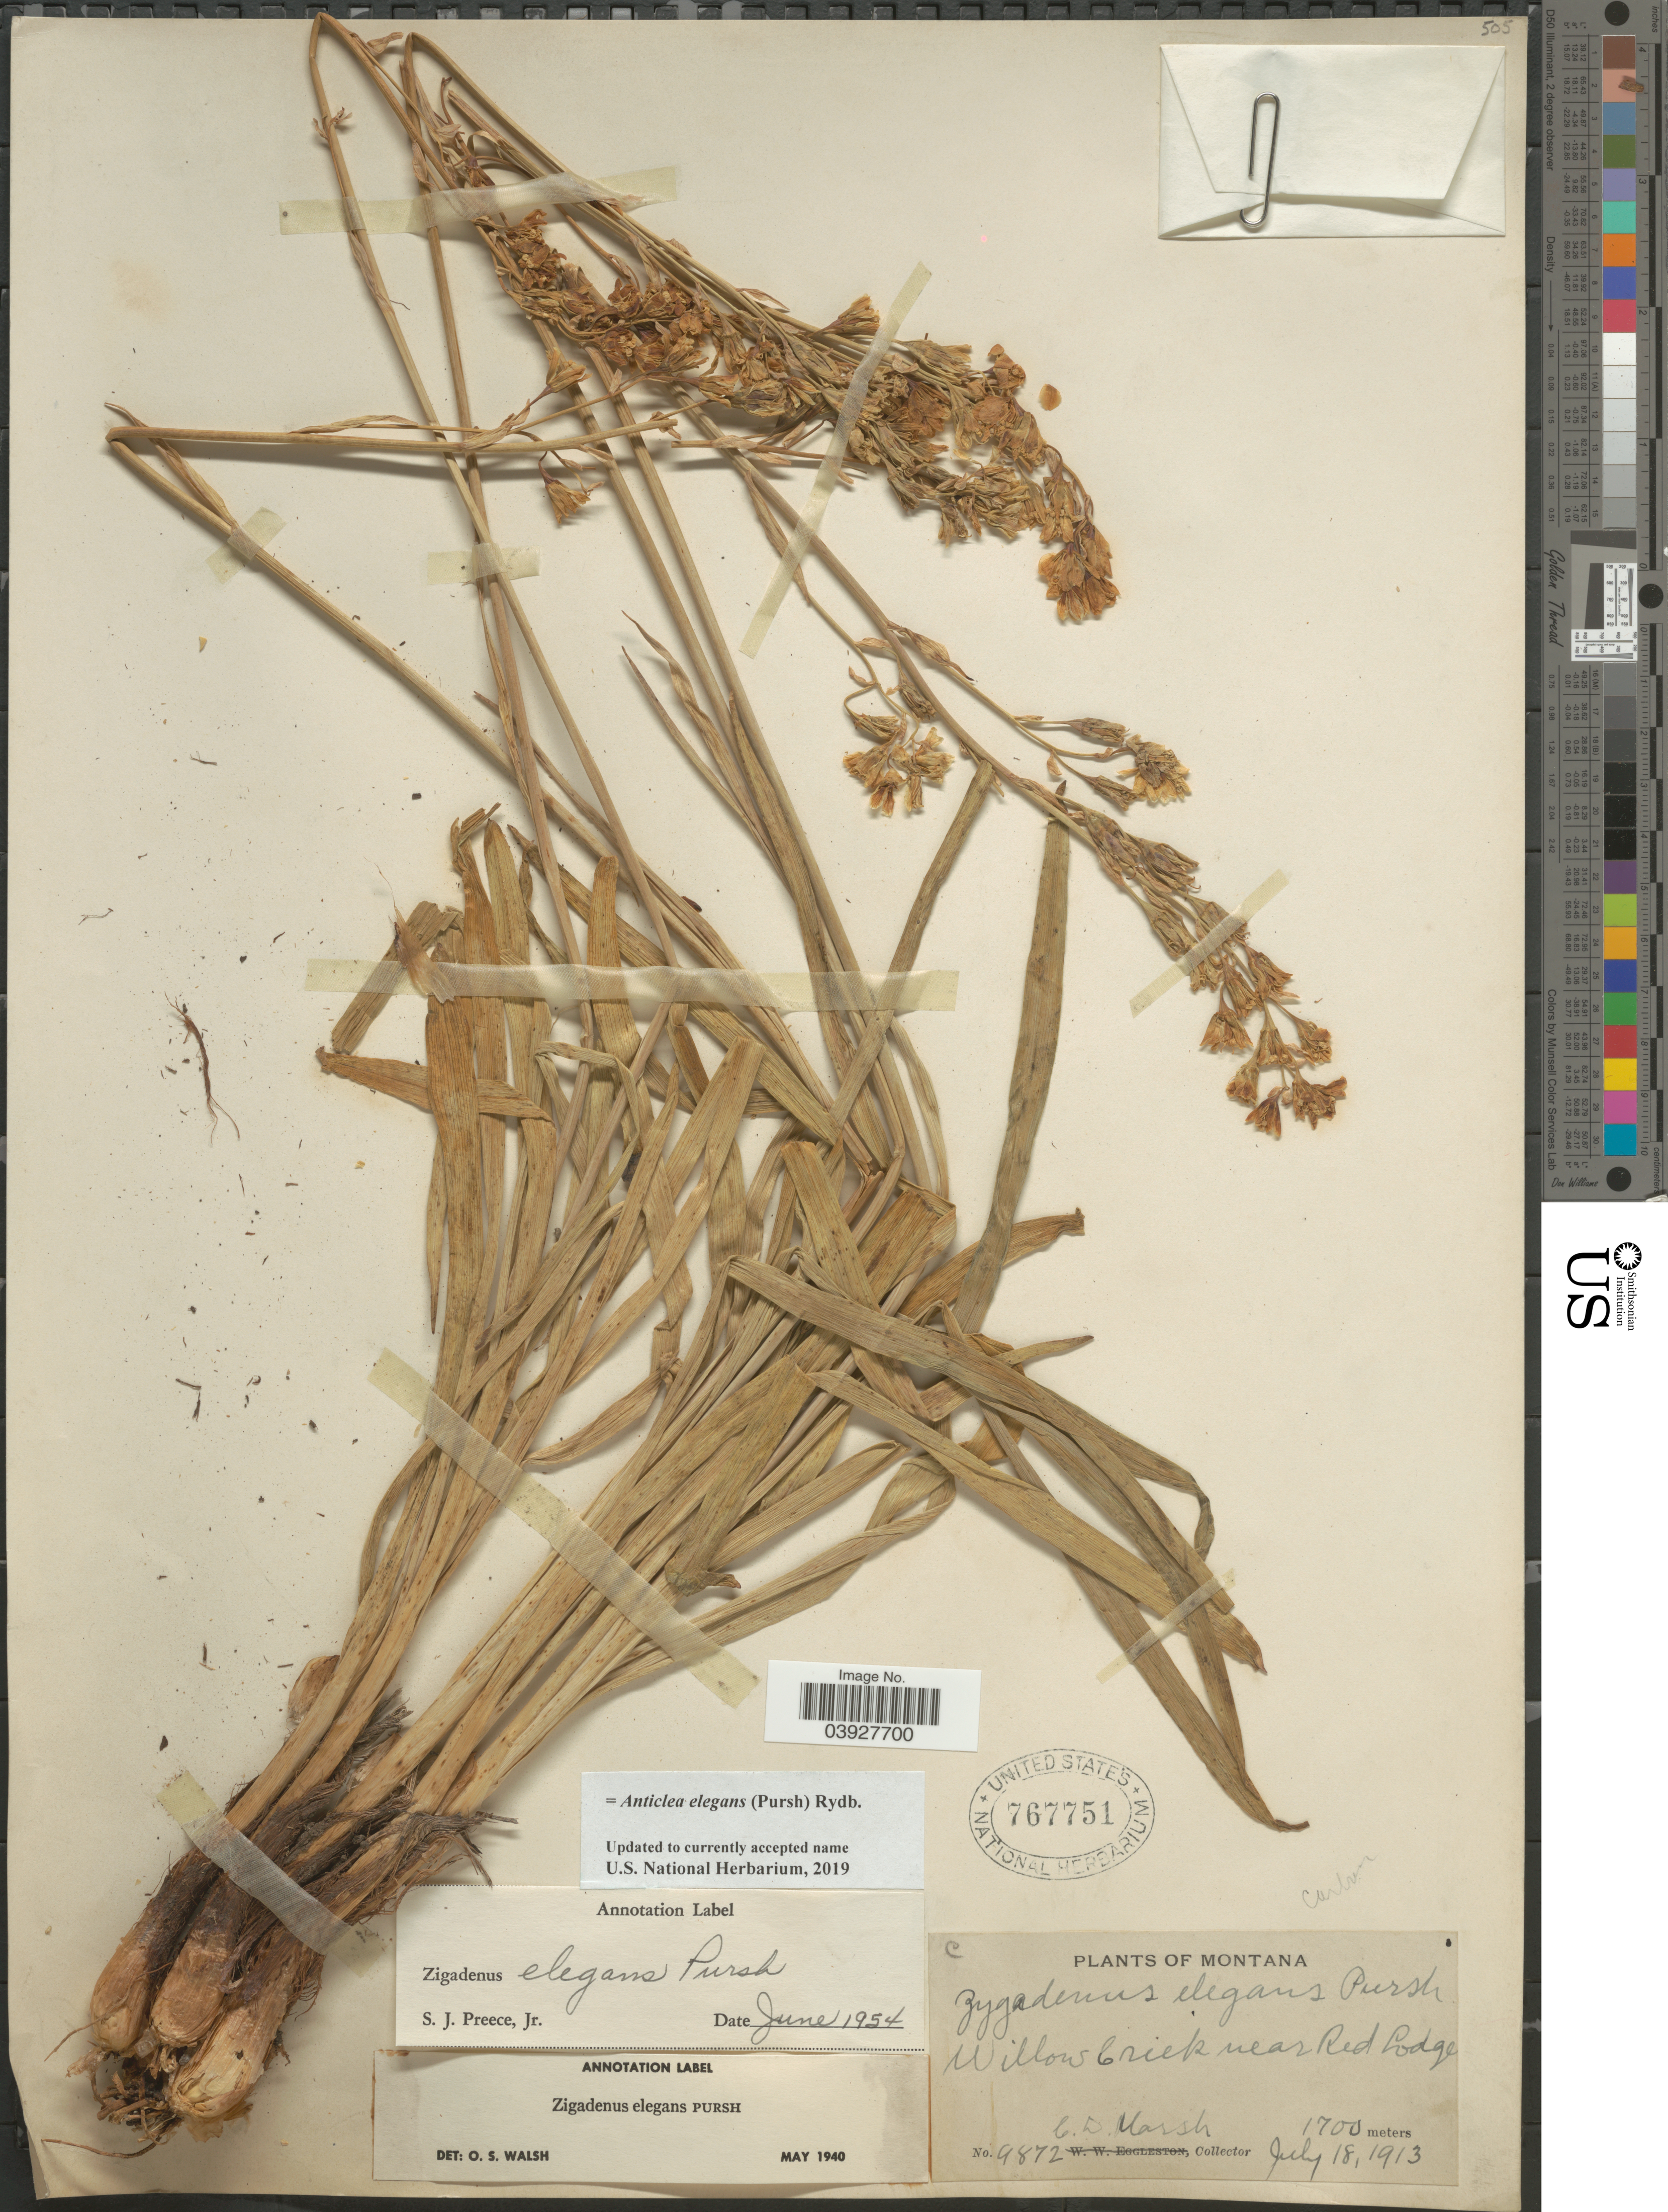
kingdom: Plantae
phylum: Tracheophyta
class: Liliopsida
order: Liliales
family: Melanthiaceae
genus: Anticlea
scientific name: Anticlea elegans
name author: (Pursh) Rydb.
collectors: C. D. Marsh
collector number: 9872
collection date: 1913-07-18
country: United States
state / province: Montana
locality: Willow Creek near Red Lodge.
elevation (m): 1700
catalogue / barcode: US 767751